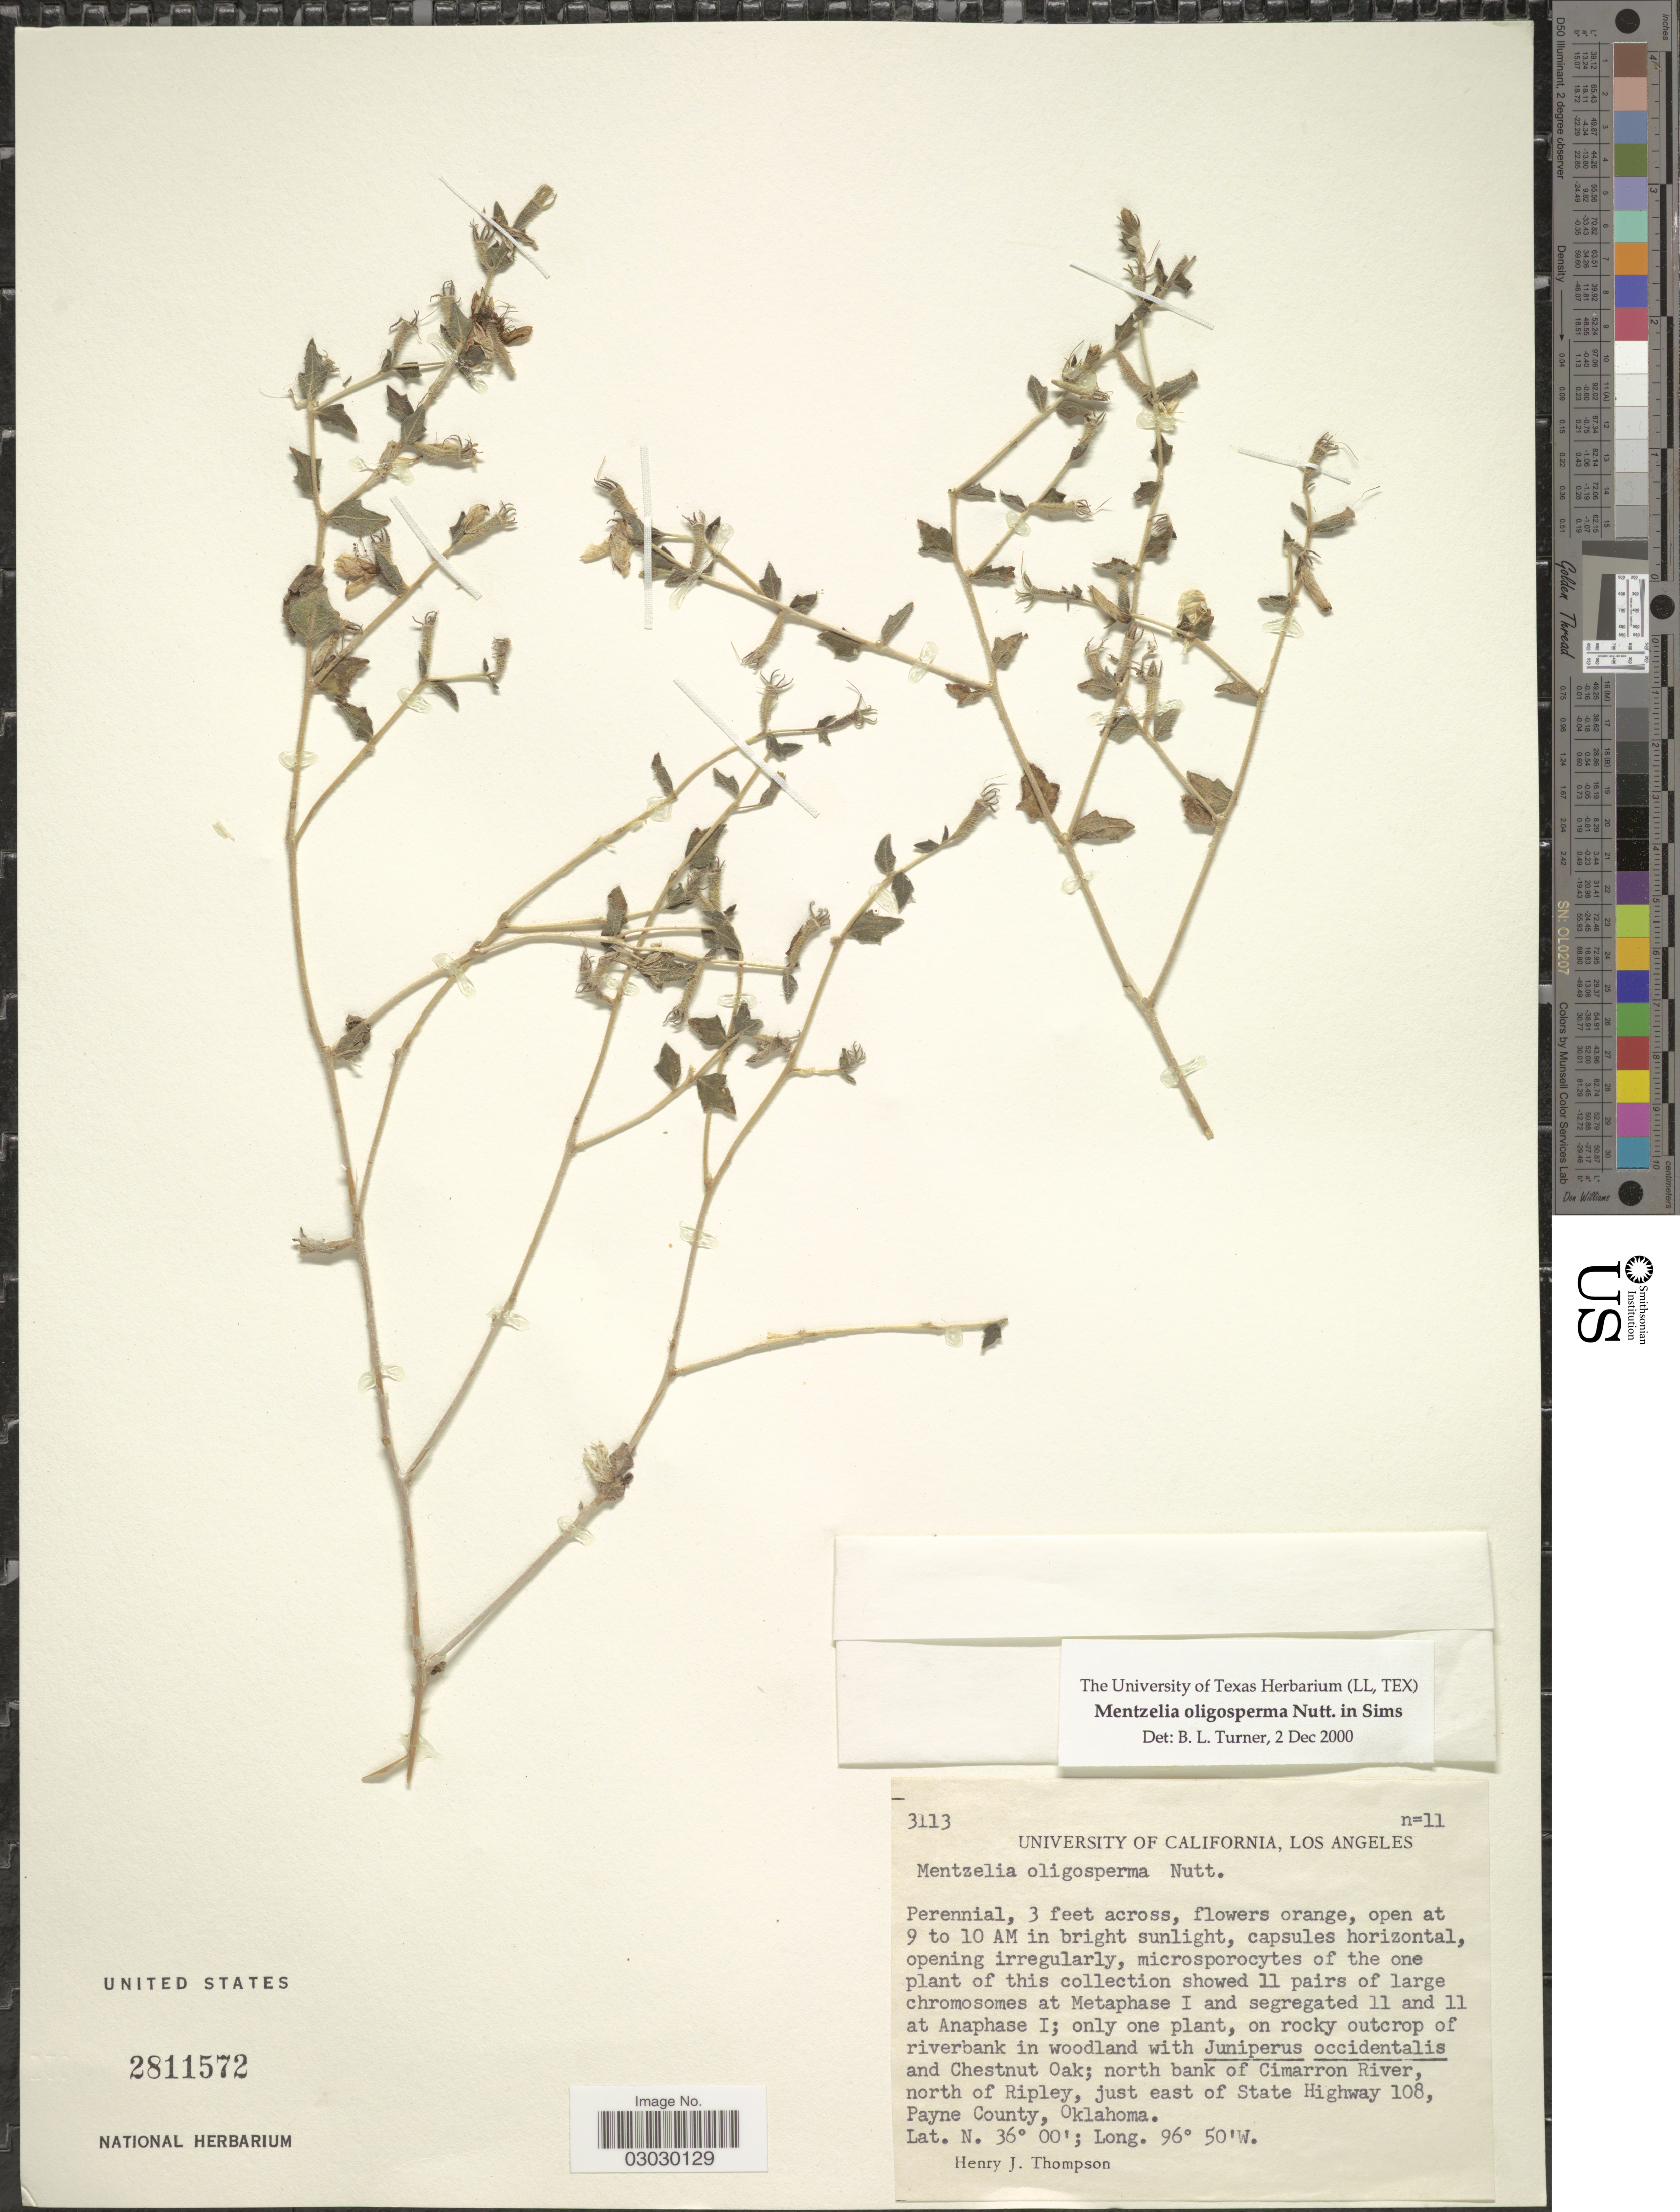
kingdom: Plantae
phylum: Tracheophyta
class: Magnoliopsida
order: Cornales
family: Loasaceae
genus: Mentzelia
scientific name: Mentzelia oligosperma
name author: Nutt. ex Sims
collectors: H. J. Thompson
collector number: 3113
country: United States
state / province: Oklahoma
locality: Chestnut Oak; north bank of Cimarron River, north of Ripley, just east of State Highway 108, Payne County.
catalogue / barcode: US 2811572